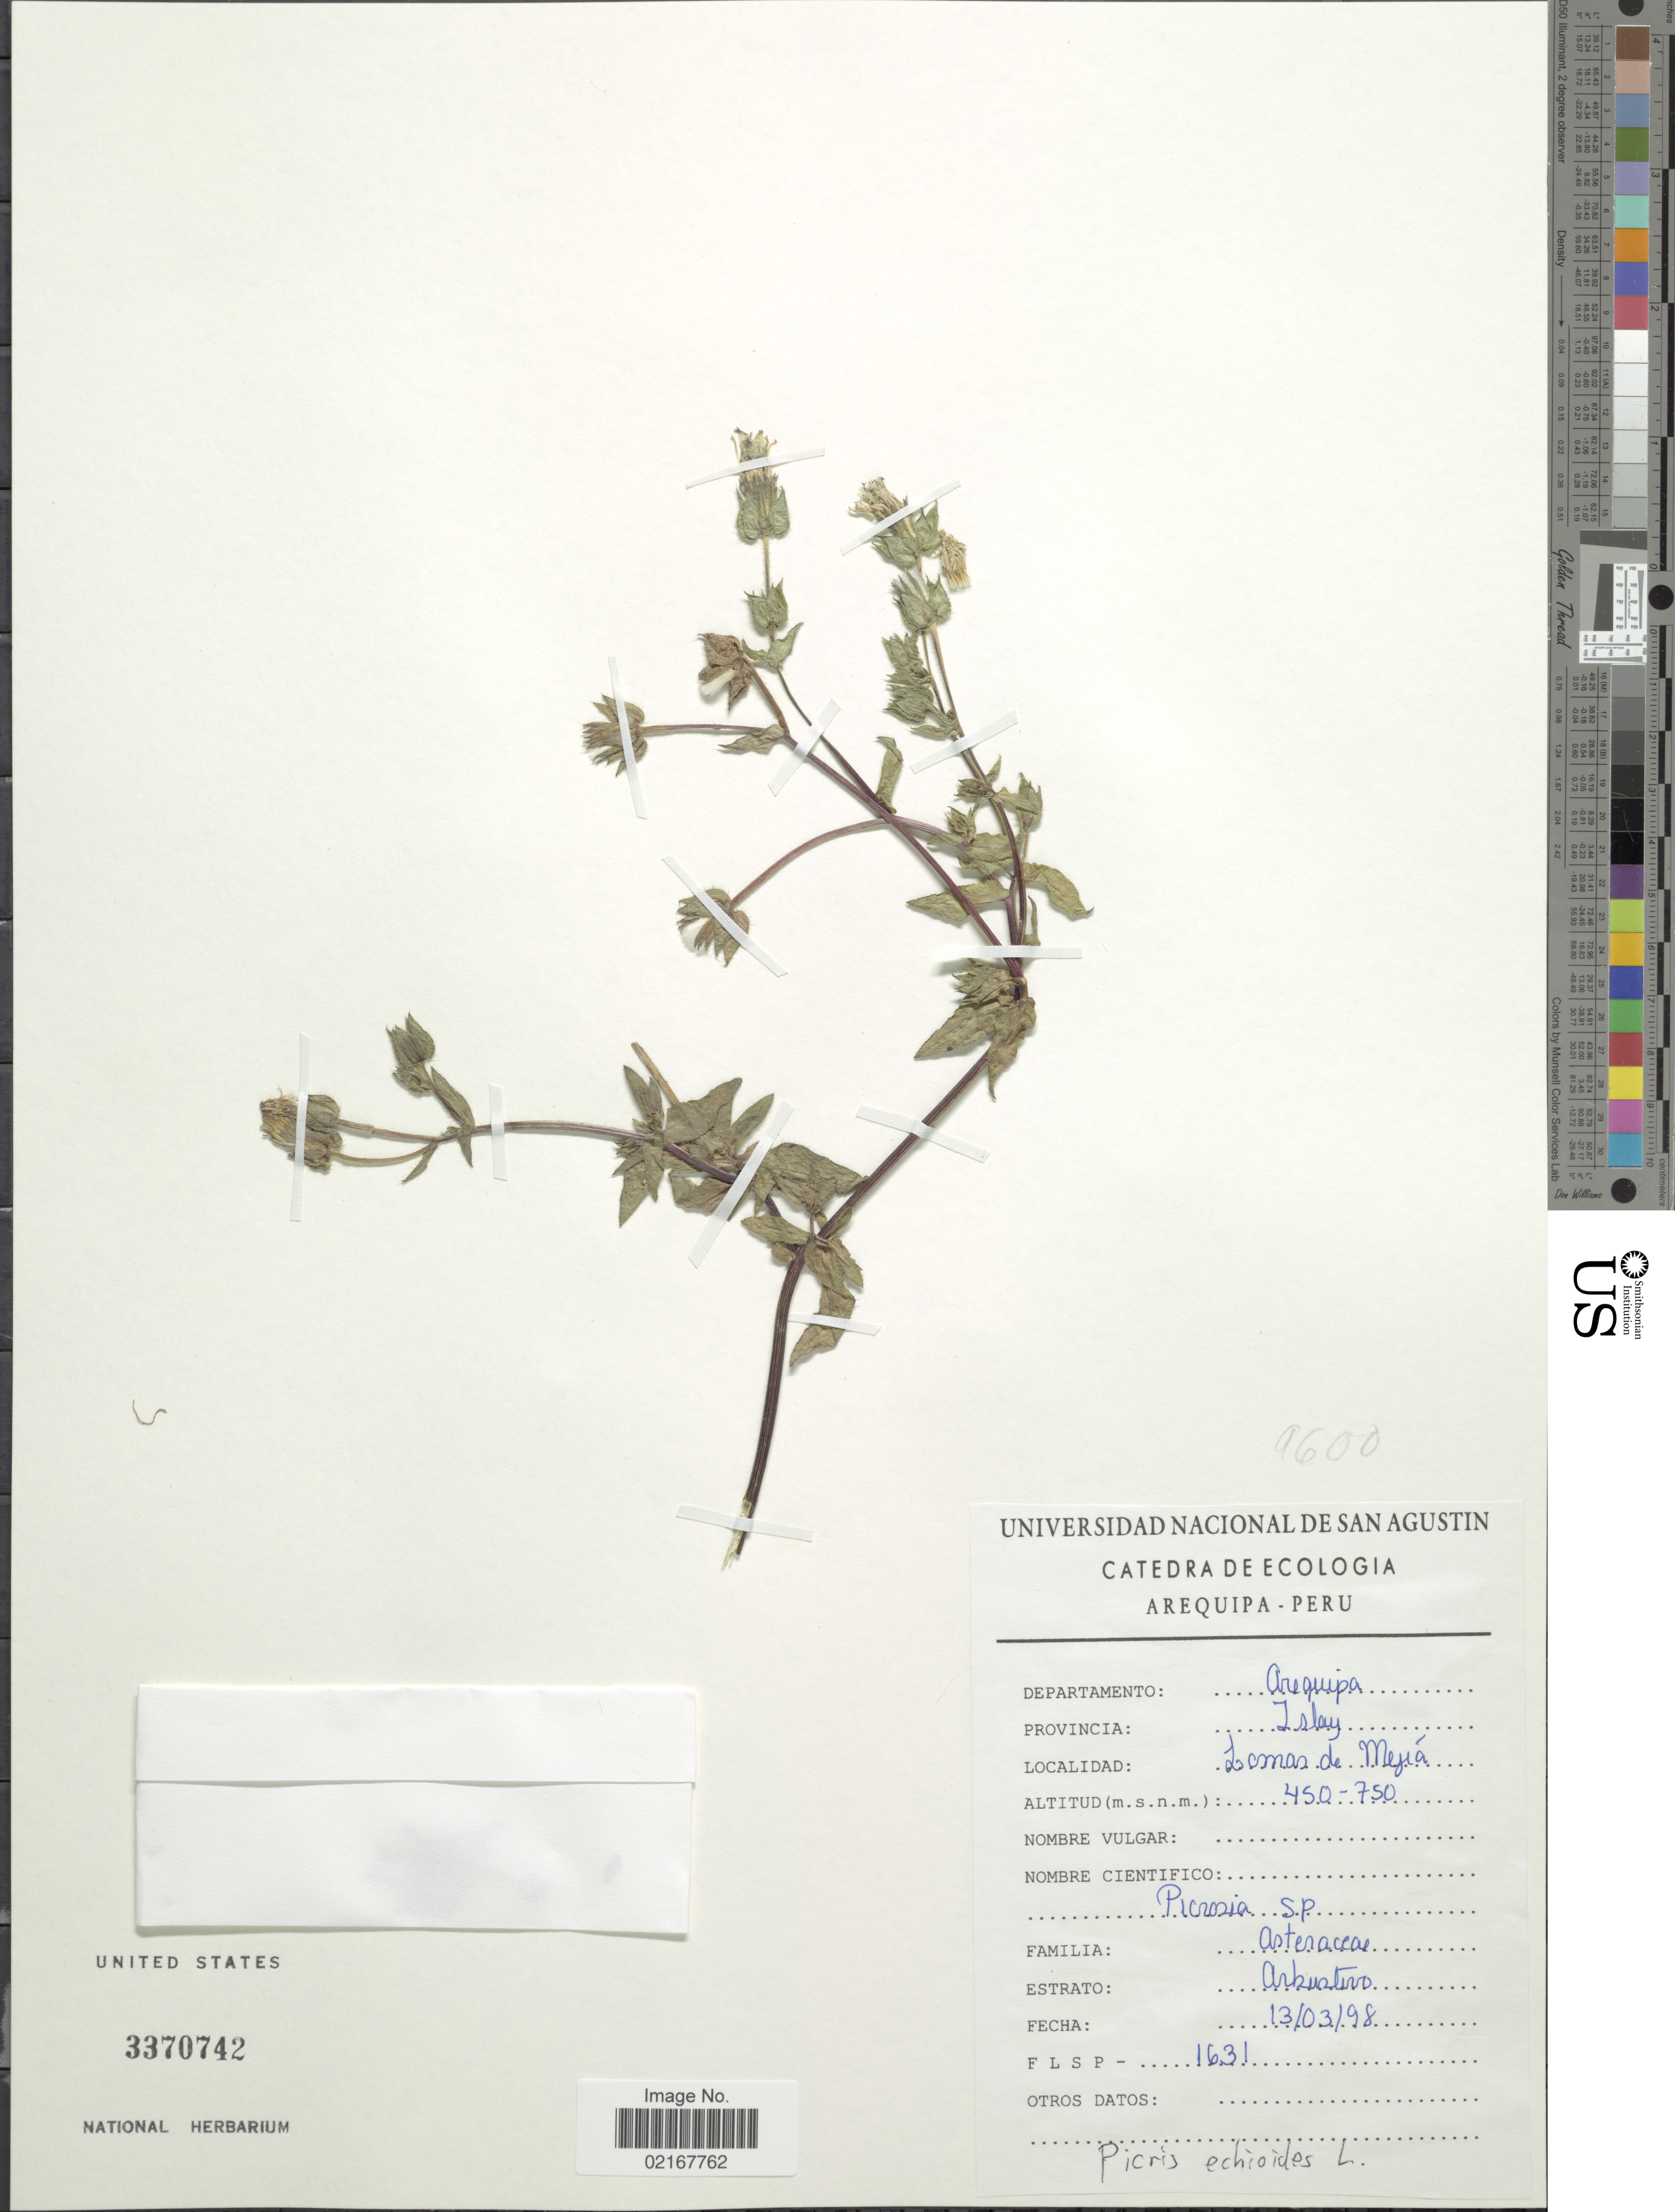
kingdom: Plantae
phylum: Tracheophyta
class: Magnoliopsida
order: Asterales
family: Asteraceae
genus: Helminthotheca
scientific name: Helminthotheca echioides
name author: (L.) Holub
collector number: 1631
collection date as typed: Transcribed d/m/y: 13/3/98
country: Peru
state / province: Arequipa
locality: Provincia Islay, Lomas de Mejia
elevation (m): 450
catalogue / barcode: US 3370742